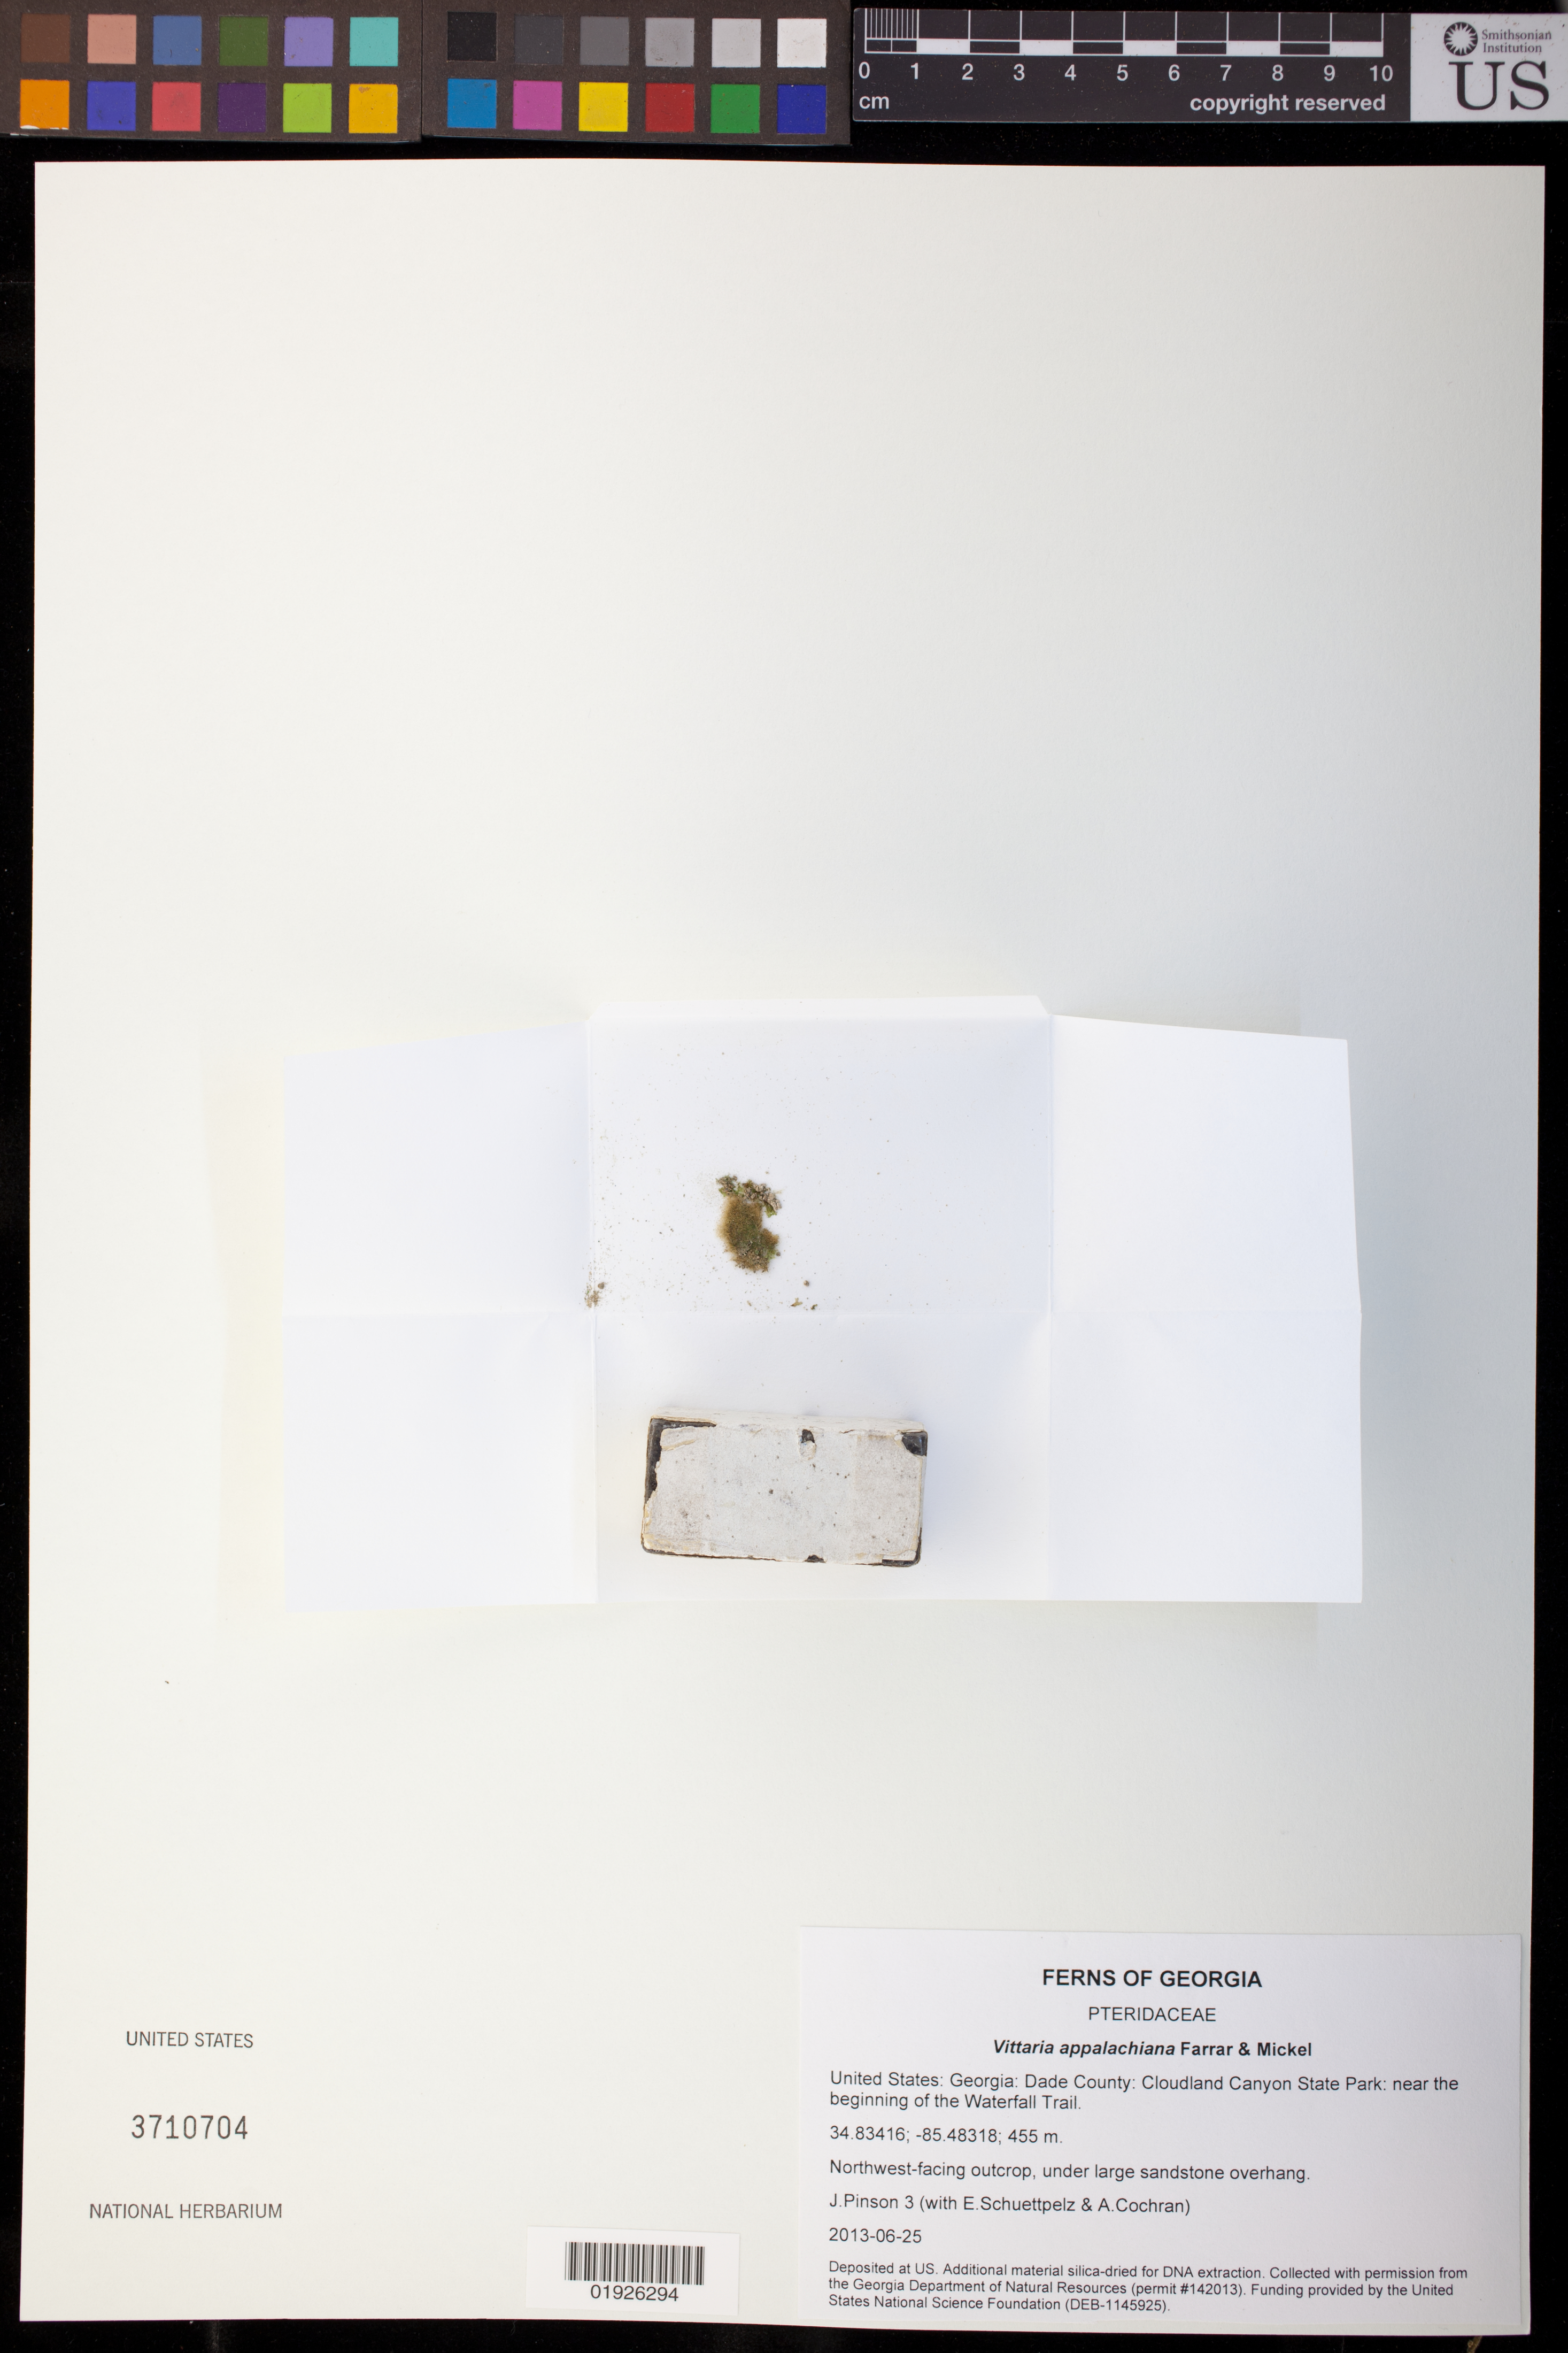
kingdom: Plantae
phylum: Tracheophyta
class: Polypodiopsida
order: Polypodiales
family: Pteridaceae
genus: Vittaria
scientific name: Vittaria appalachiana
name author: Farrar & Mickel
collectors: J. Pinson, E. Schuettpelz & A. Cochran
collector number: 3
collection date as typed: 2013-06-25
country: United States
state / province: Georgia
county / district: Dade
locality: Cloudland Canyon State Park: near the beginning of the Waterfall Trail.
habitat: Northwest-facing outcrop, under large sandstone overhang.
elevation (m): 455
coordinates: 34.83416, -85.48318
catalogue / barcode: US 3710704